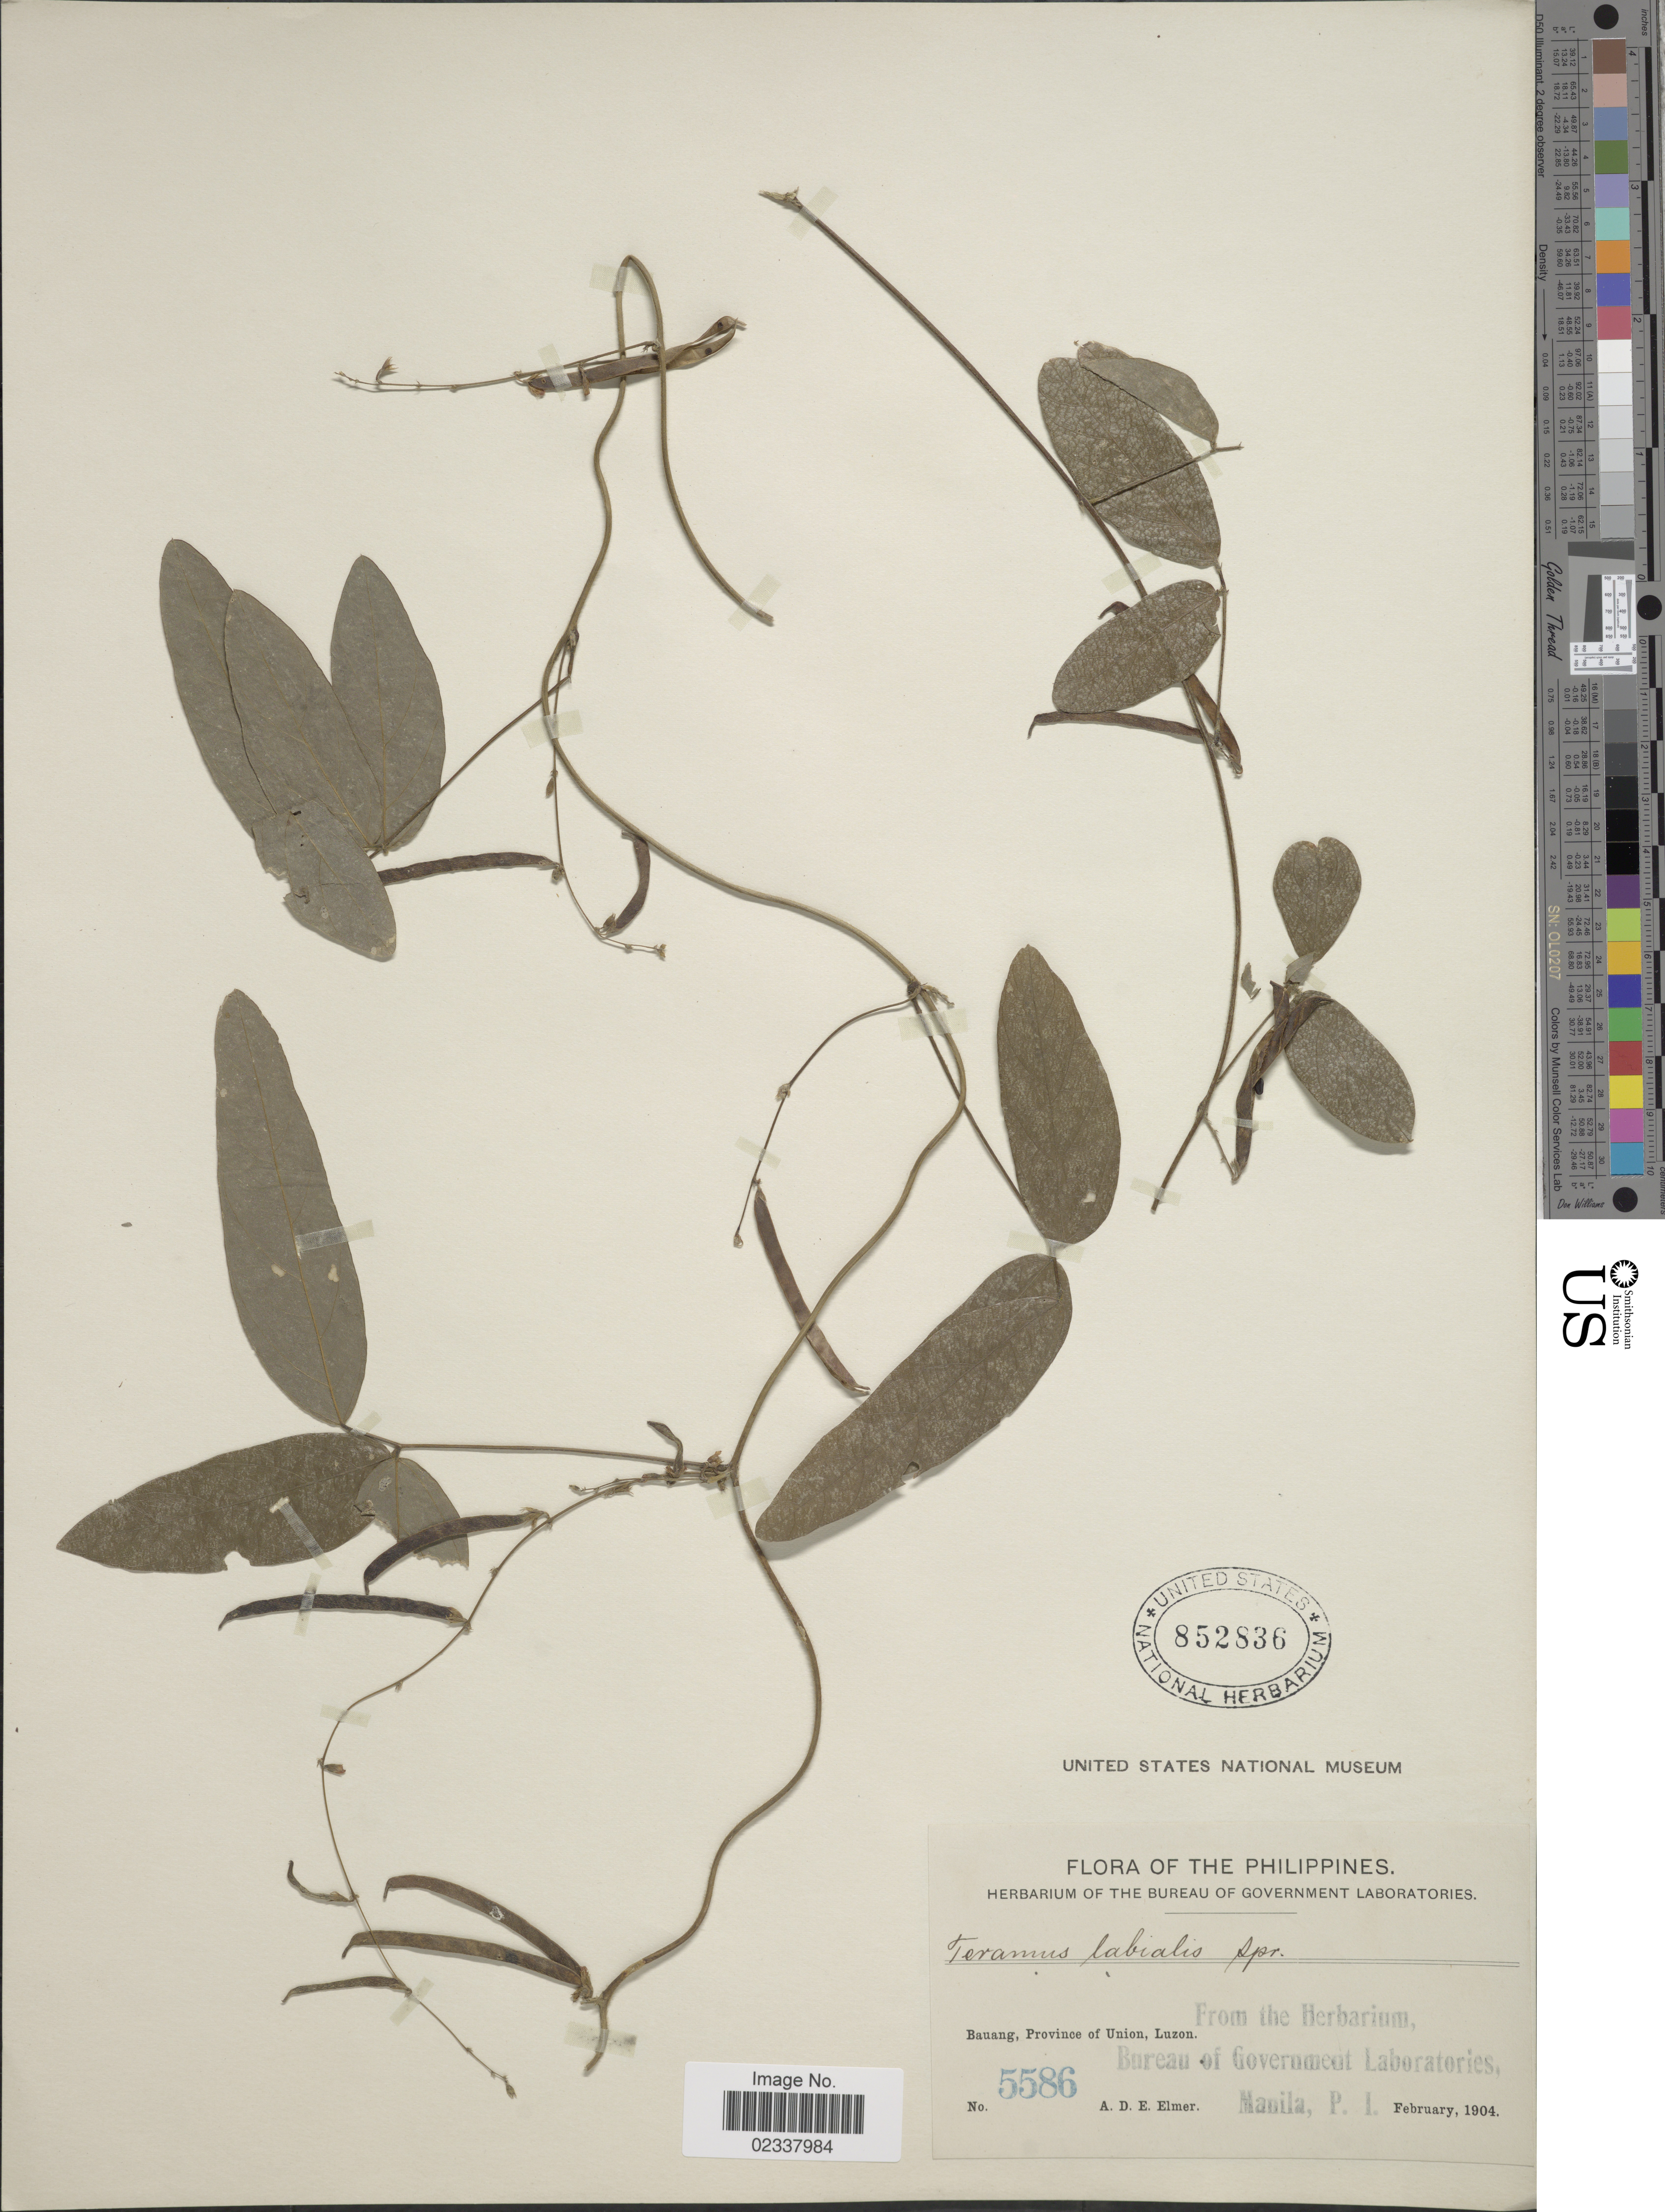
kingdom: Plantae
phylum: Tracheophyta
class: Magnoliopsida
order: Fabales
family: Fabaceae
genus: Teramnus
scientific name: Teramnus labialis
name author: (L. f.) Spreng.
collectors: A. D. E. Elmer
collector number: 5586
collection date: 1904-02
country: Philippines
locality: Bauang, Province of Union, Luzon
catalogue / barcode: US 852836